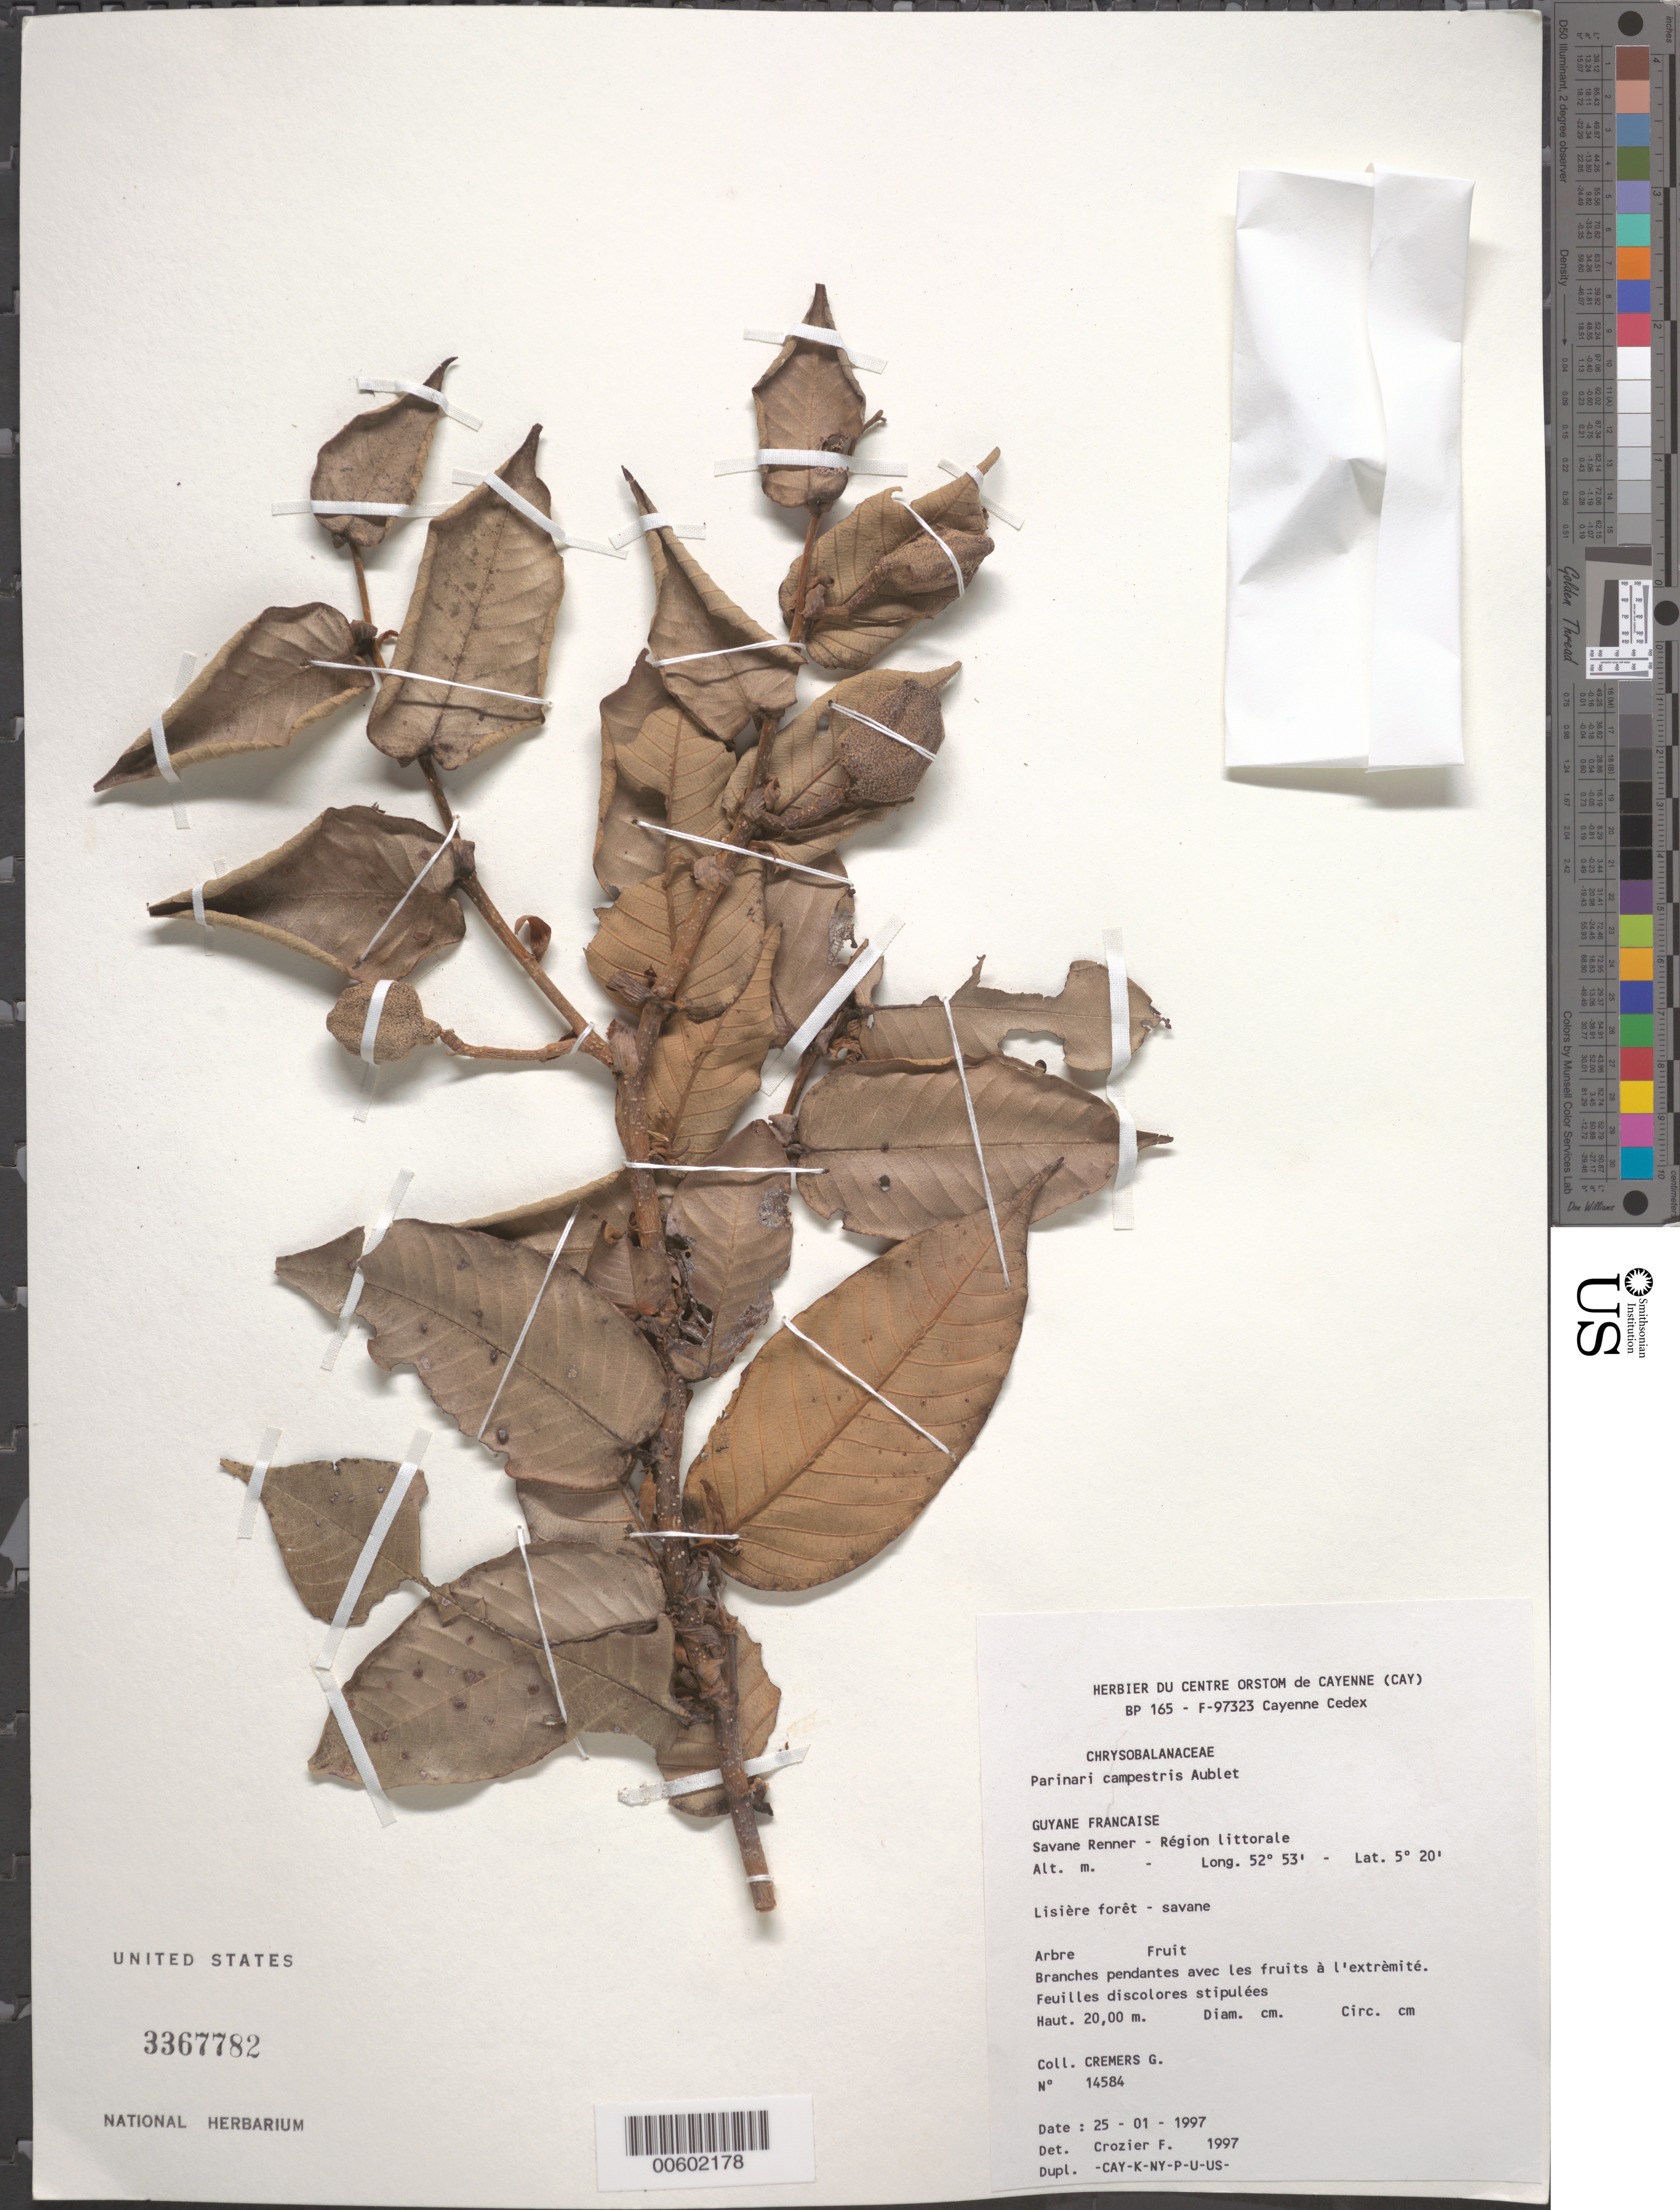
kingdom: Plantae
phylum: Tracheophyta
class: Magnoliopsida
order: Malpighiales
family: Chrysobalanaceae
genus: Parinari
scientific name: Parinari campestris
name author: Aubl.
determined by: Crozier, F.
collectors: G. Cremers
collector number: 14584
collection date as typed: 25-Jan-97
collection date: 1997-01-25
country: French Guiana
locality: Savane Renner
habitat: Lisière forêt-savanne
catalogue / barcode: US 3367782